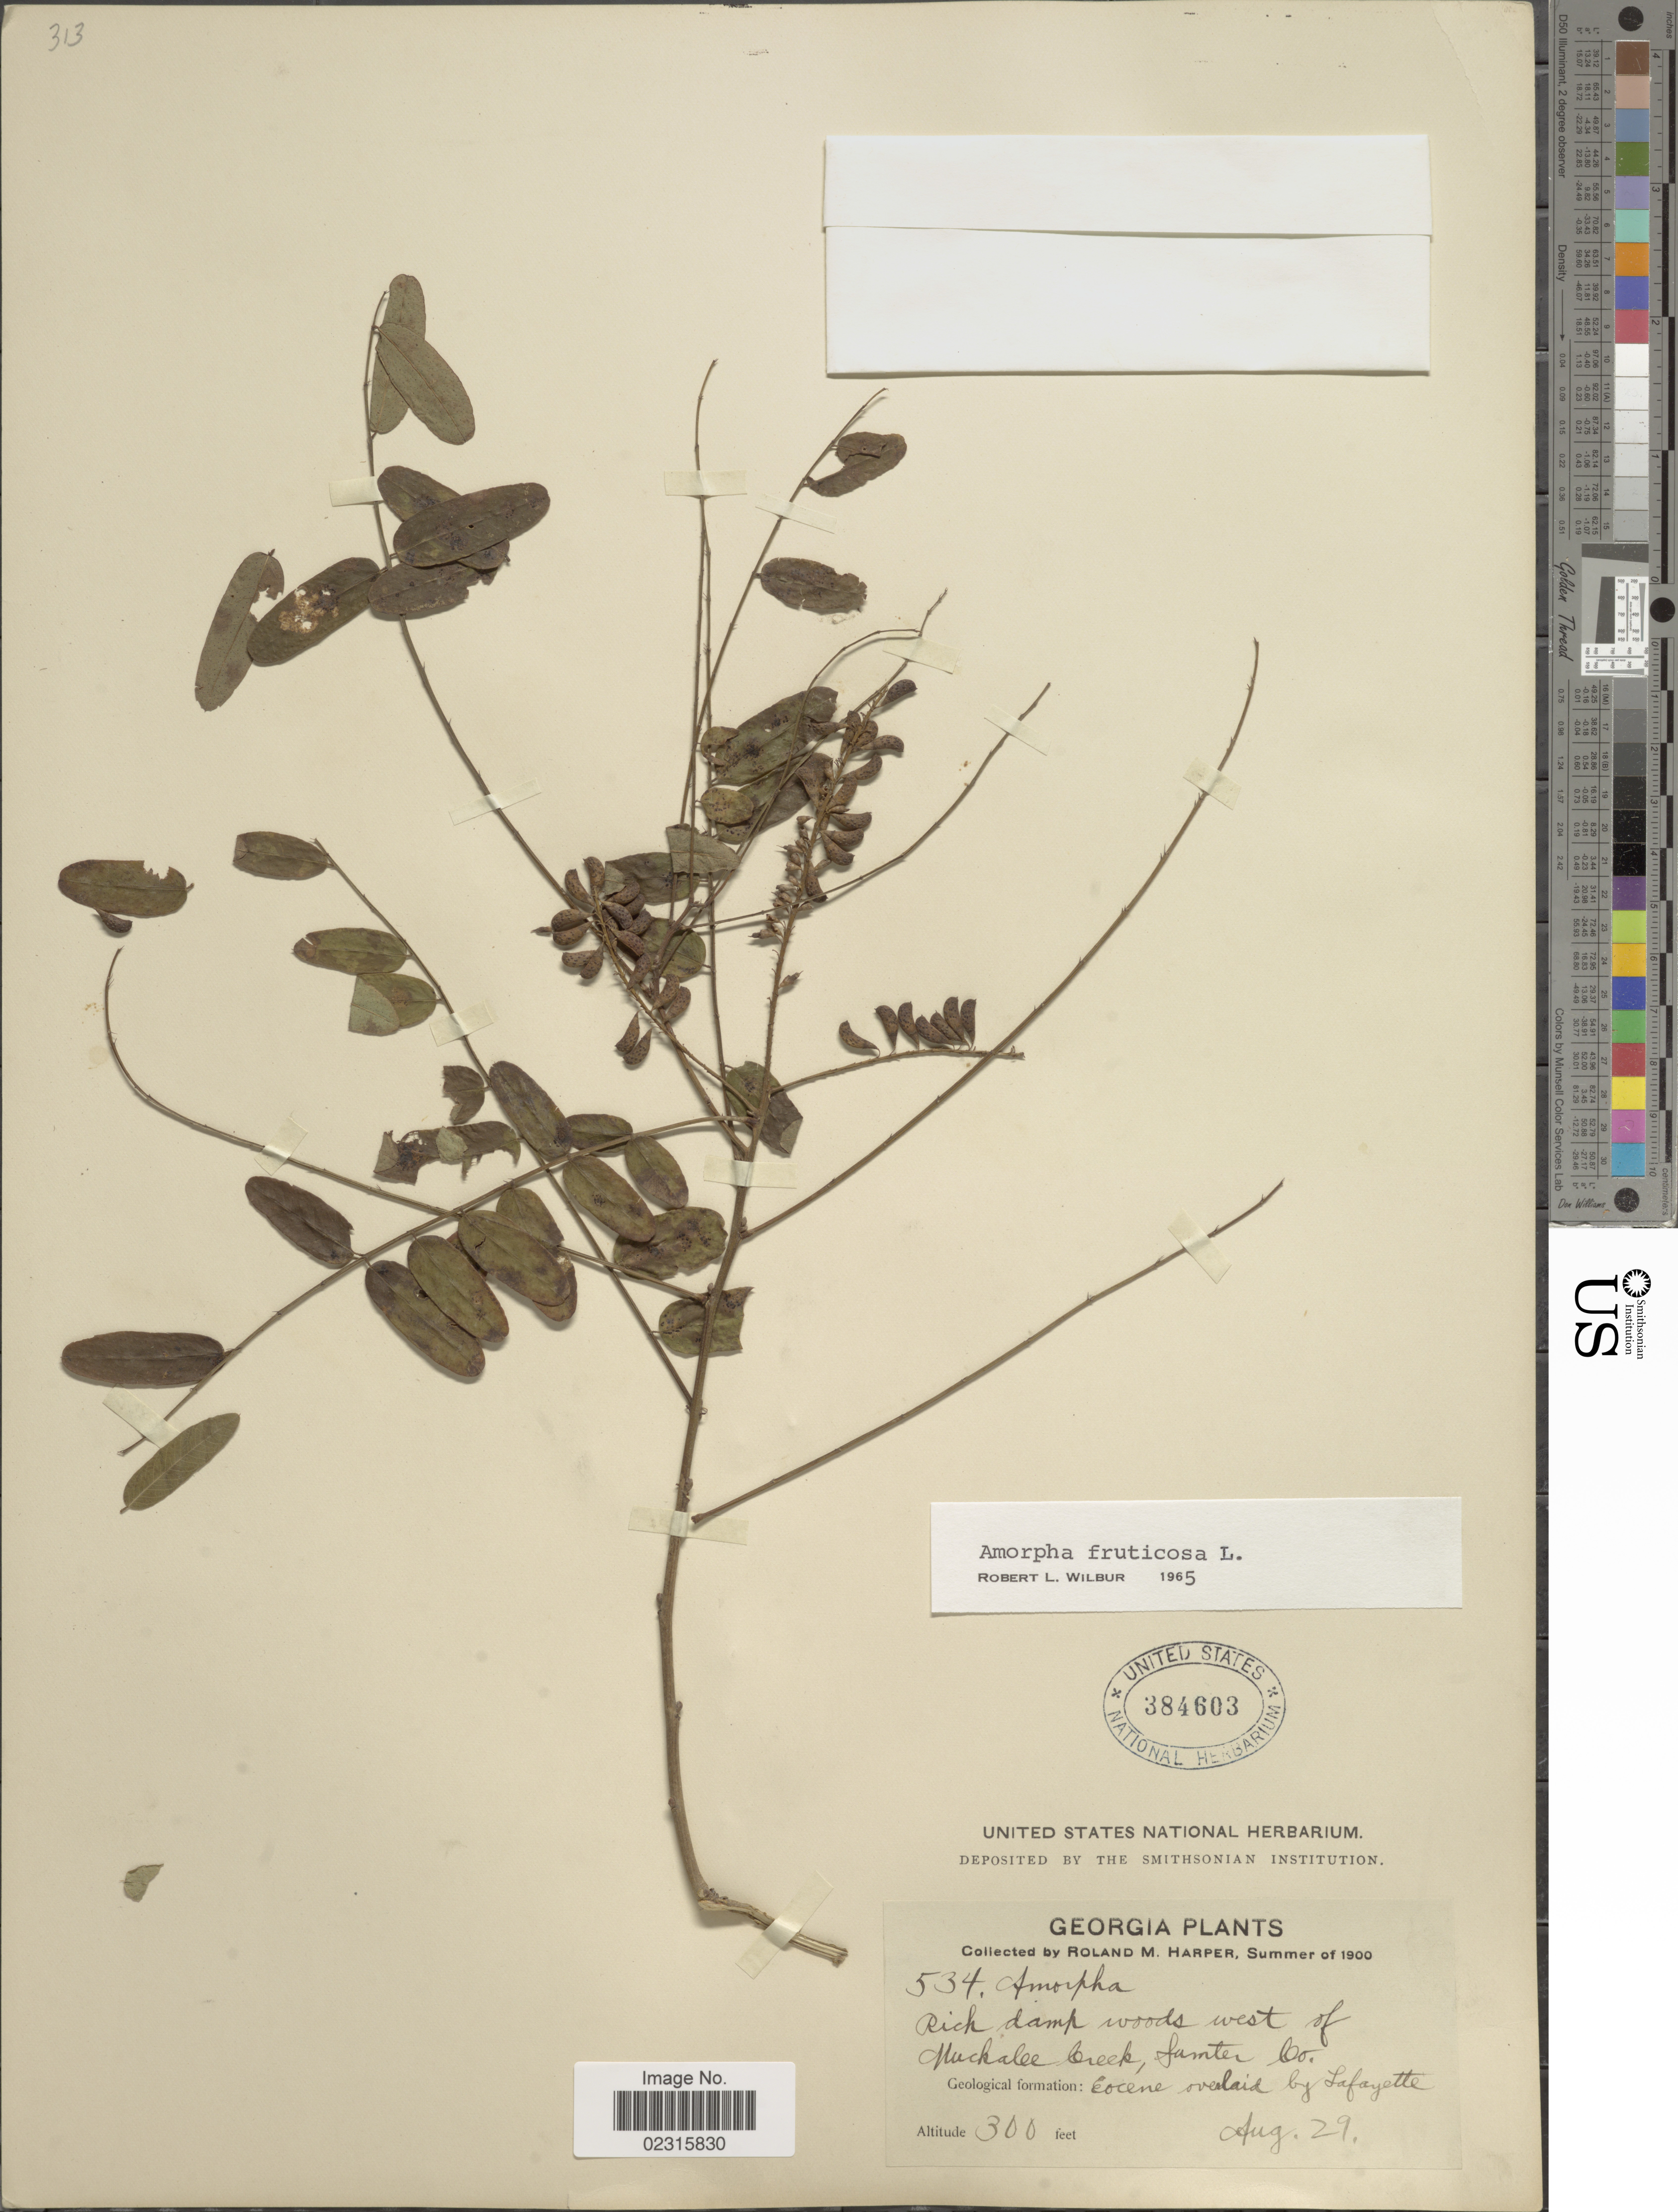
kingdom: Plantae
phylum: Tracheophyta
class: Magnoliopsida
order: Fabales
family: Fabaceae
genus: Amorpha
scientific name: Amorpha fruticosa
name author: L.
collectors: R. M. Harper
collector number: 534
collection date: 1900-08-29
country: United States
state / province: Georgia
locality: Muckalee Creek, Sumter Co.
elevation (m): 91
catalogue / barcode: US 384603